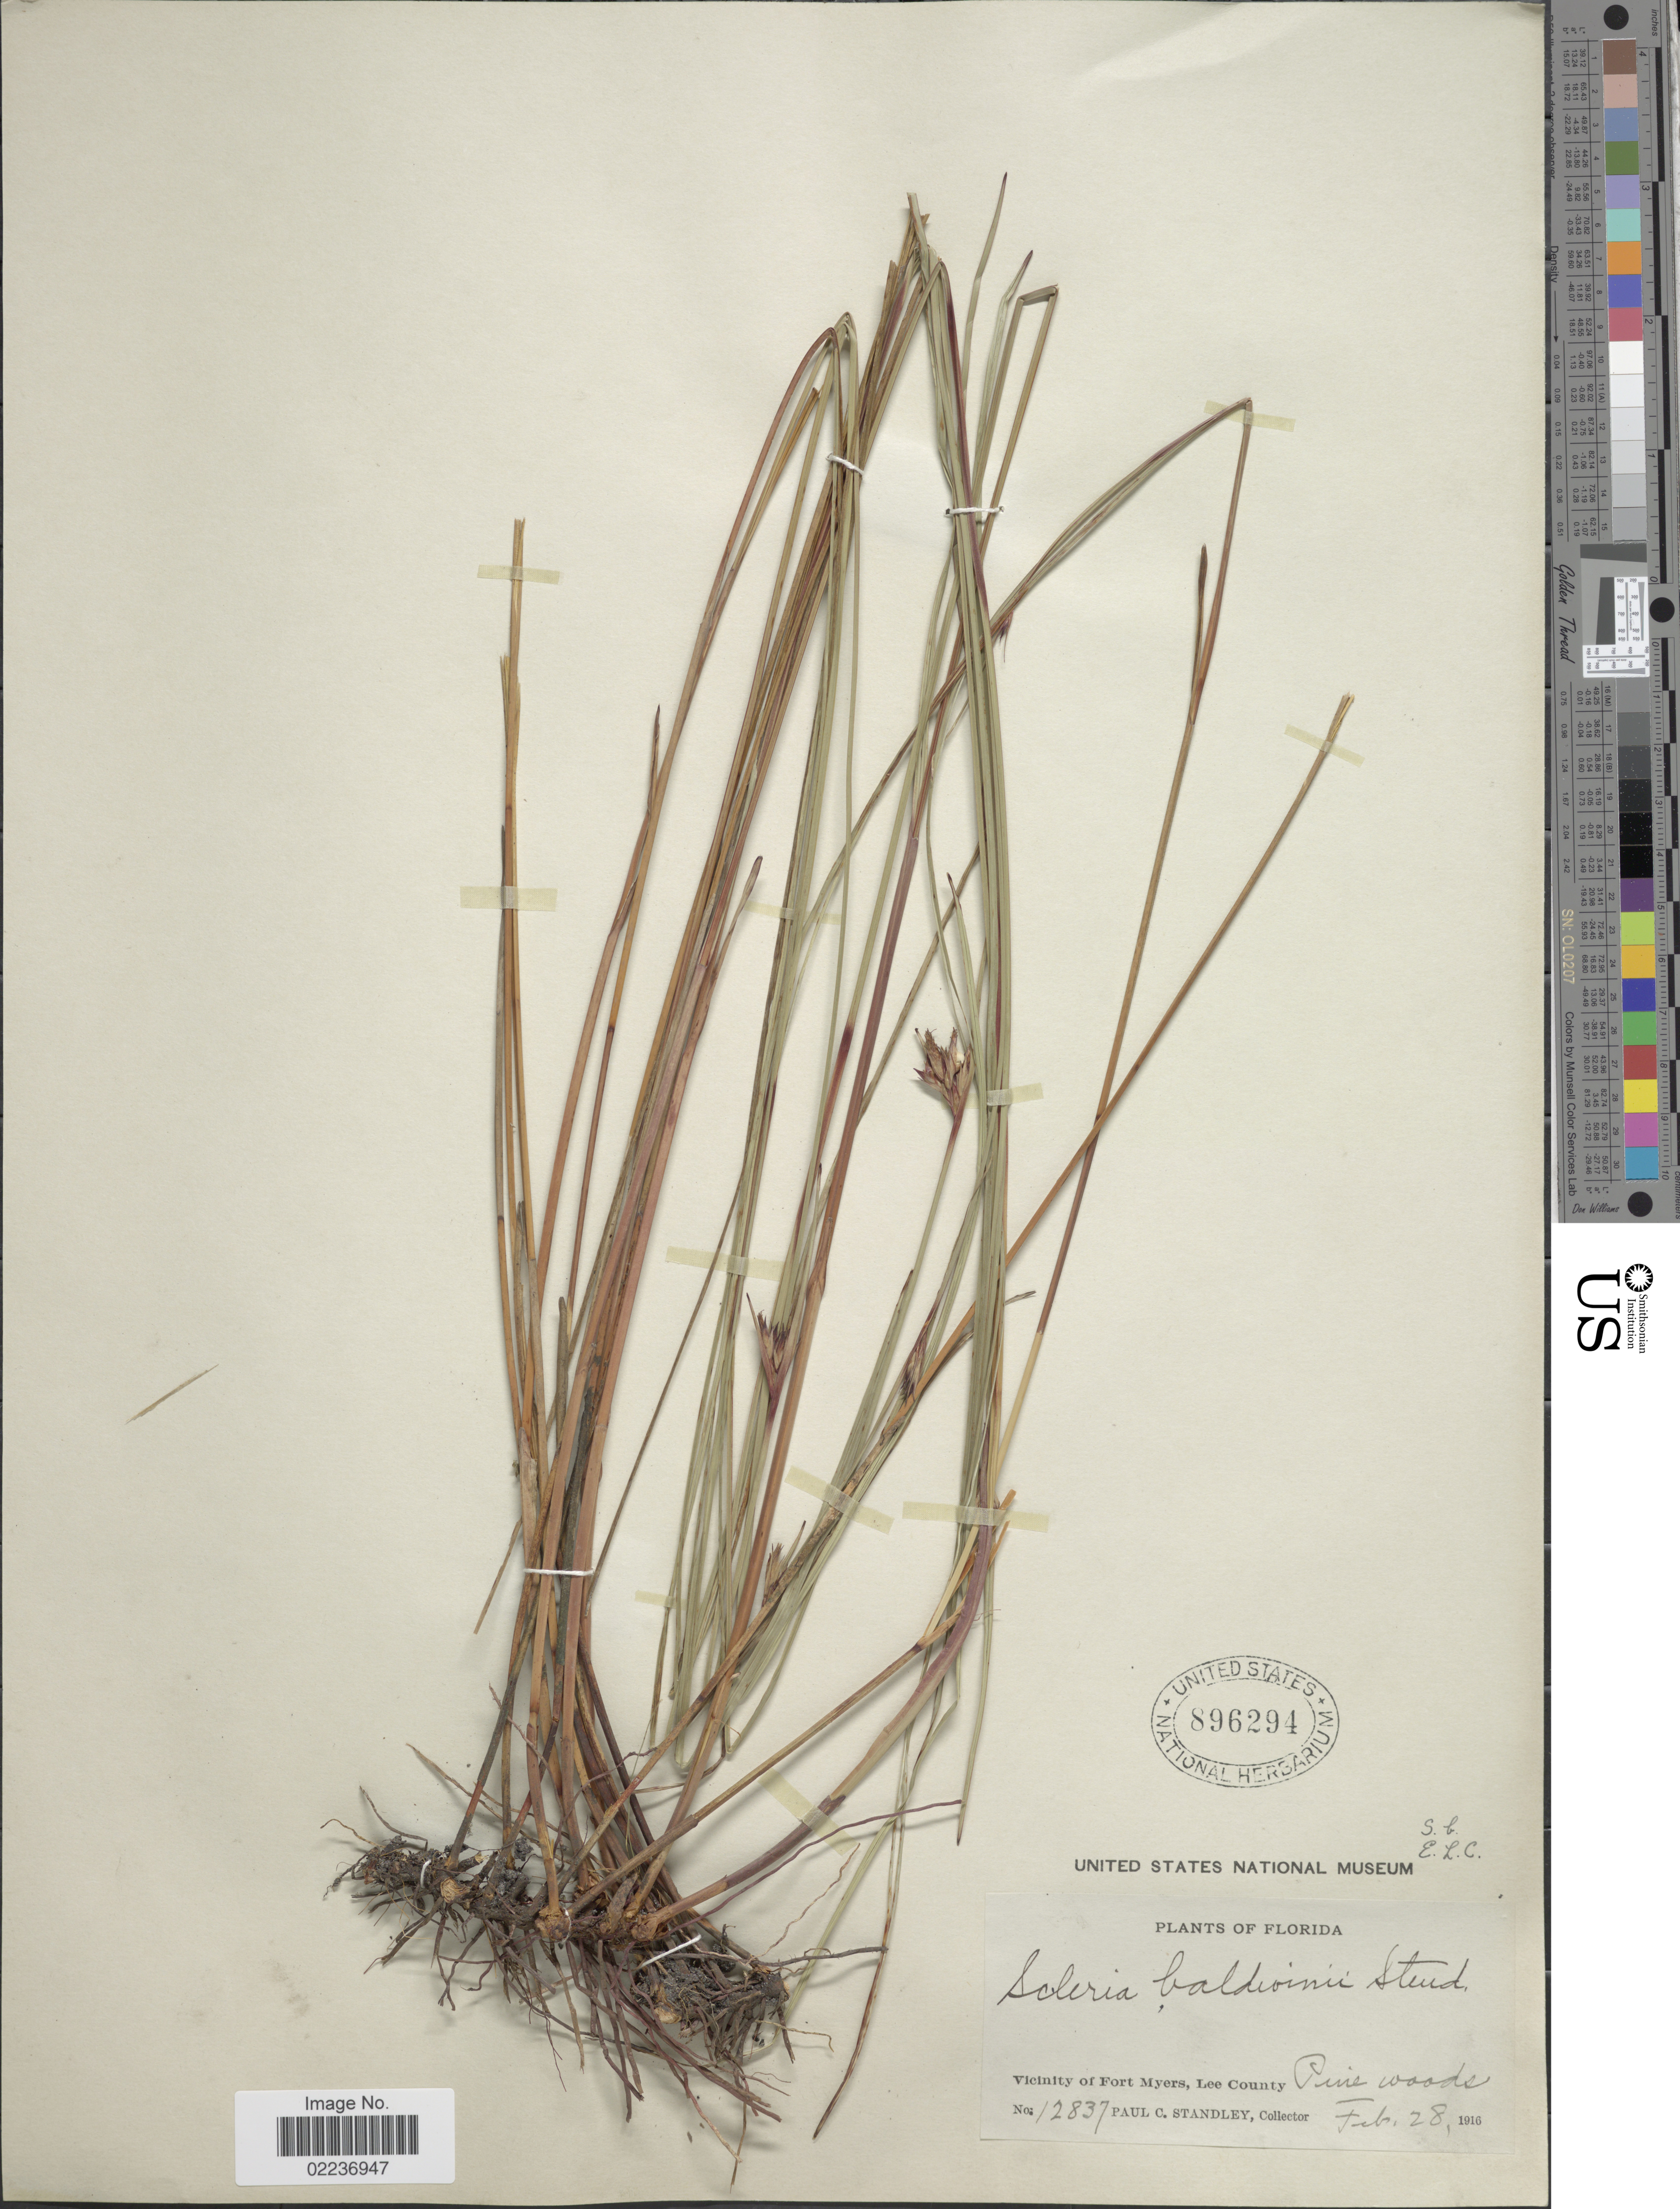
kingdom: Plantae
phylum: Tracheophyta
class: Liliopsida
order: Poales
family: Cyperaceae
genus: Scleria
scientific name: Scleria baldwinii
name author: (Torr.) Steud.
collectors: P. C. Standley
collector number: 12837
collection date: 1916-02-28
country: United States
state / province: Florida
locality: Vicinity of Fort Myers, Lee County, pine woods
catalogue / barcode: US 896294